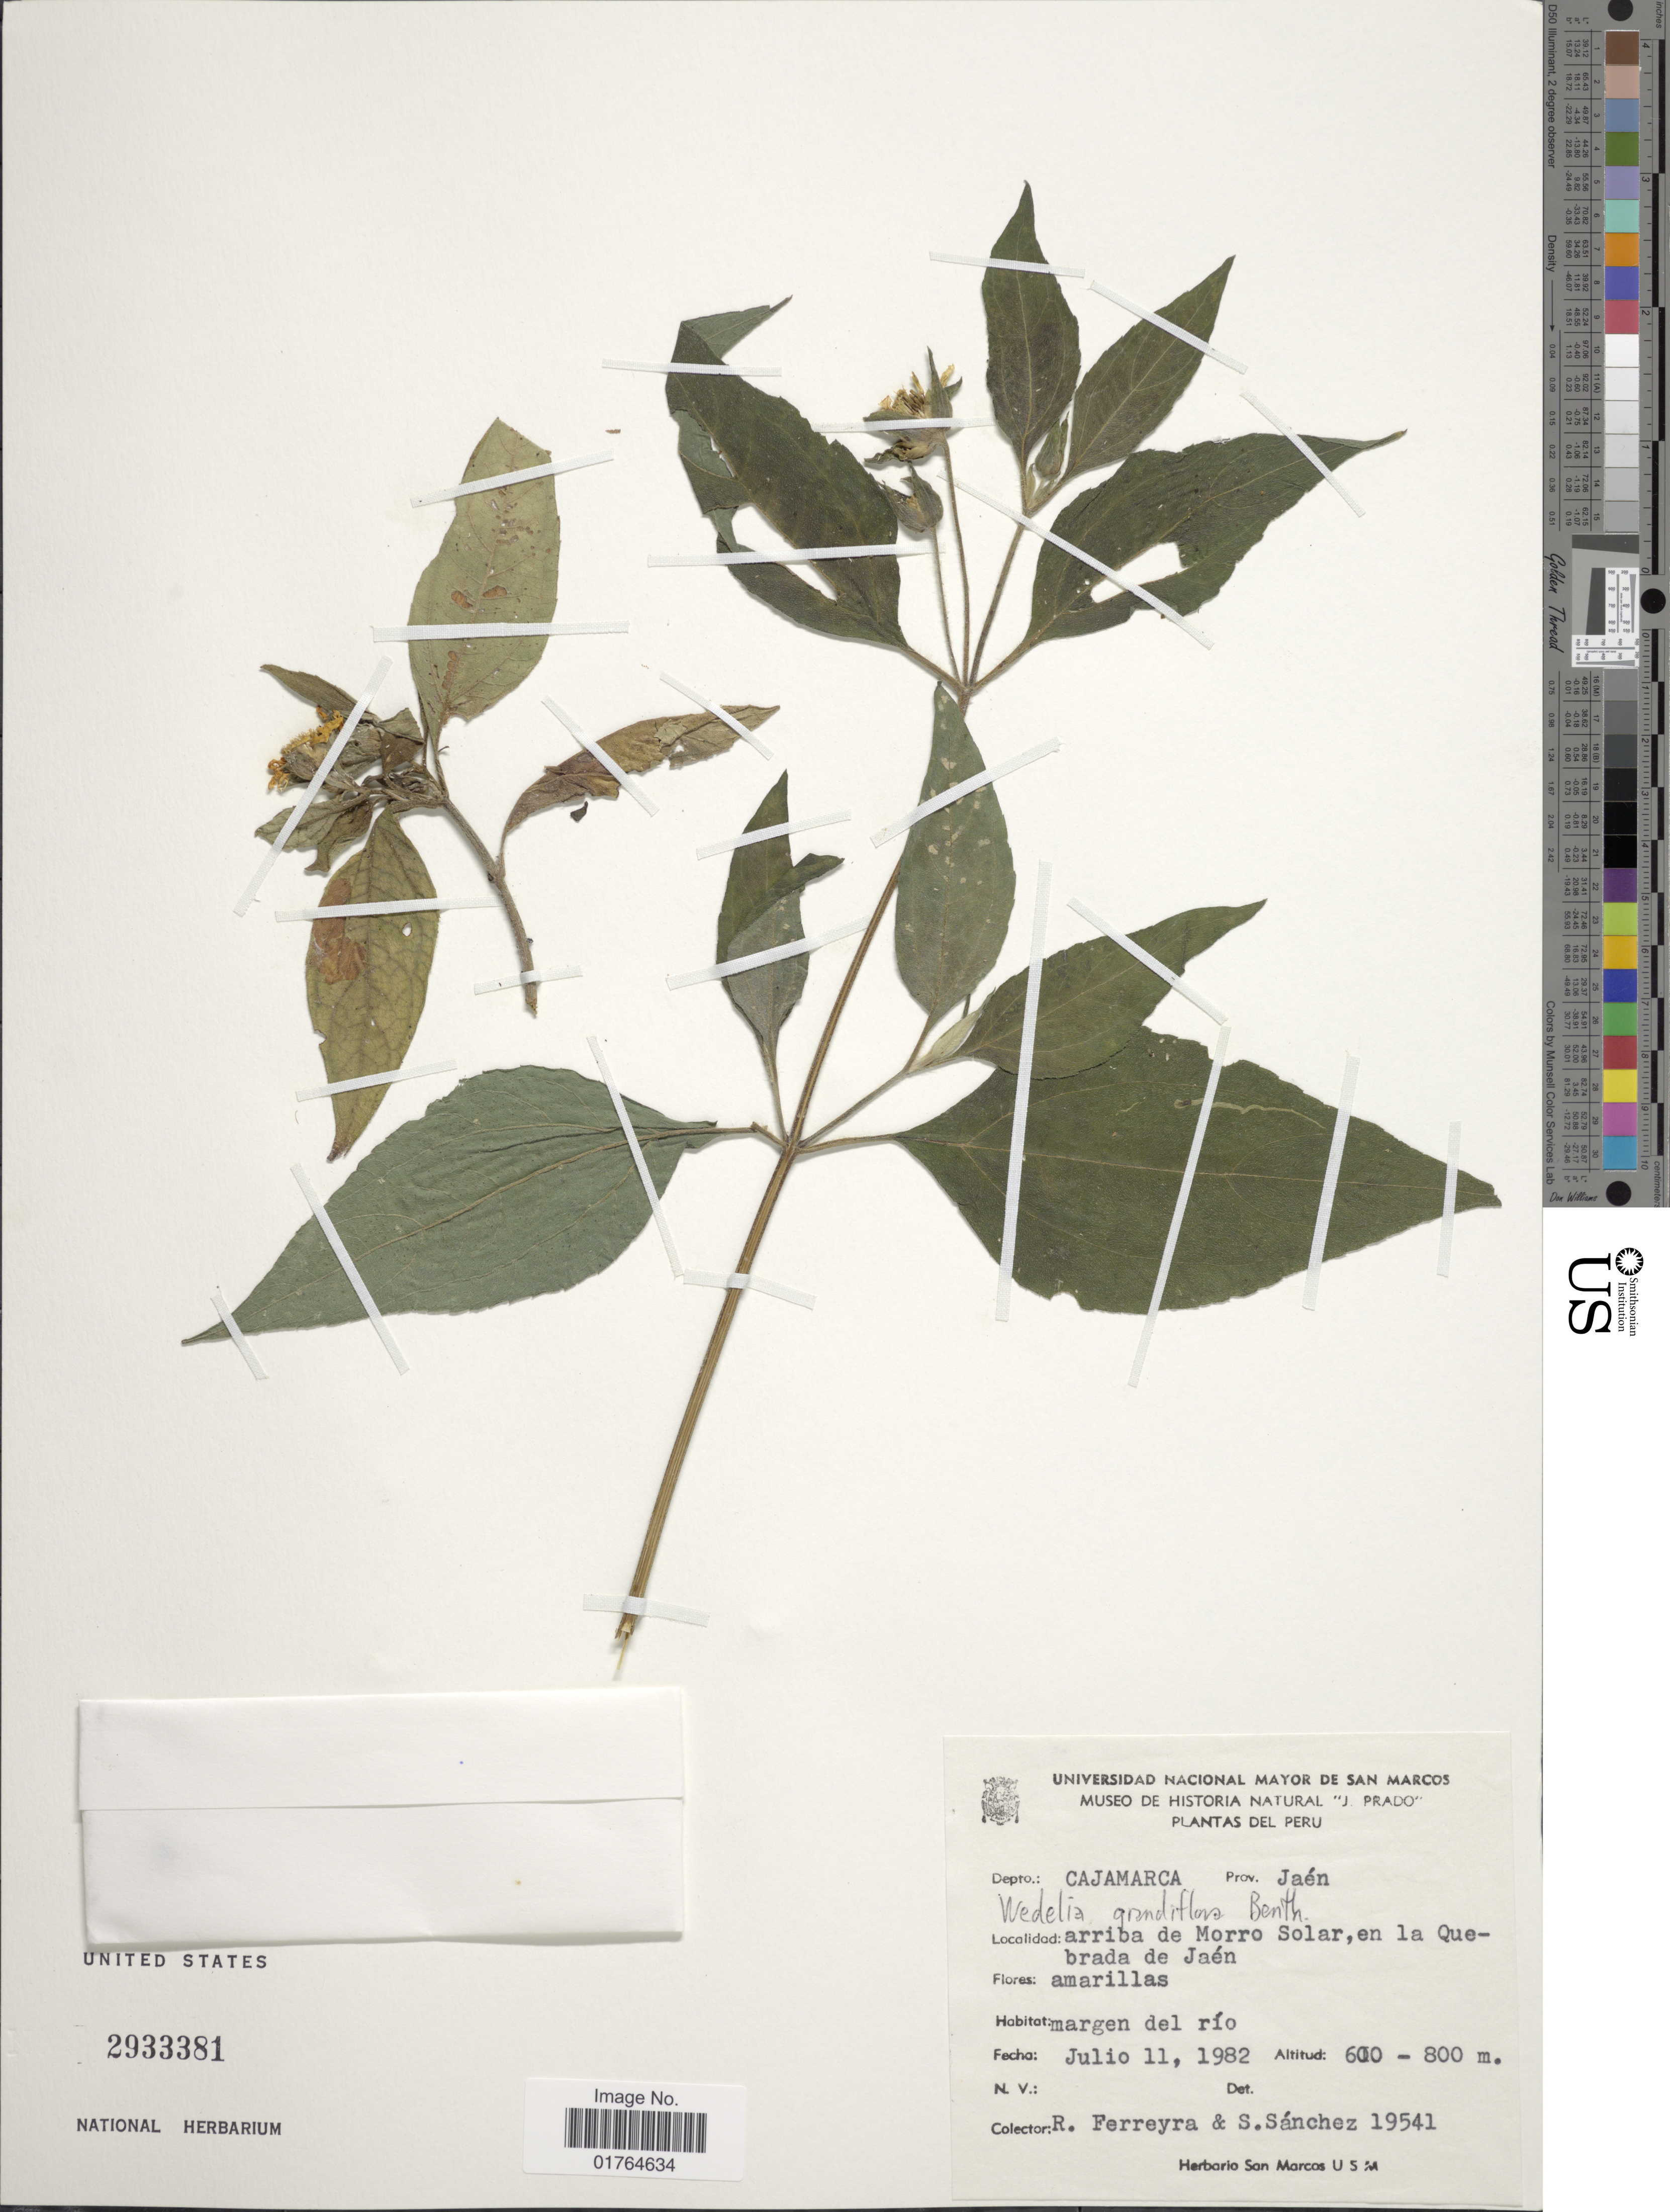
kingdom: Plantae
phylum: Tracheophyta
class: Magnoliopsida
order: Asterales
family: Asteraceae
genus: Wedelia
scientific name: Wedelia latifolia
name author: DC.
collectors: R. A. Ferreyra & S. Sanchez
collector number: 19541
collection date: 1982-07-11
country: Peru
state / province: Cajamarca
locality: Prov. Jaen, arriba de Morro Solar, en la Quebrada de Jaen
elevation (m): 600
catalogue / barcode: US 2933381